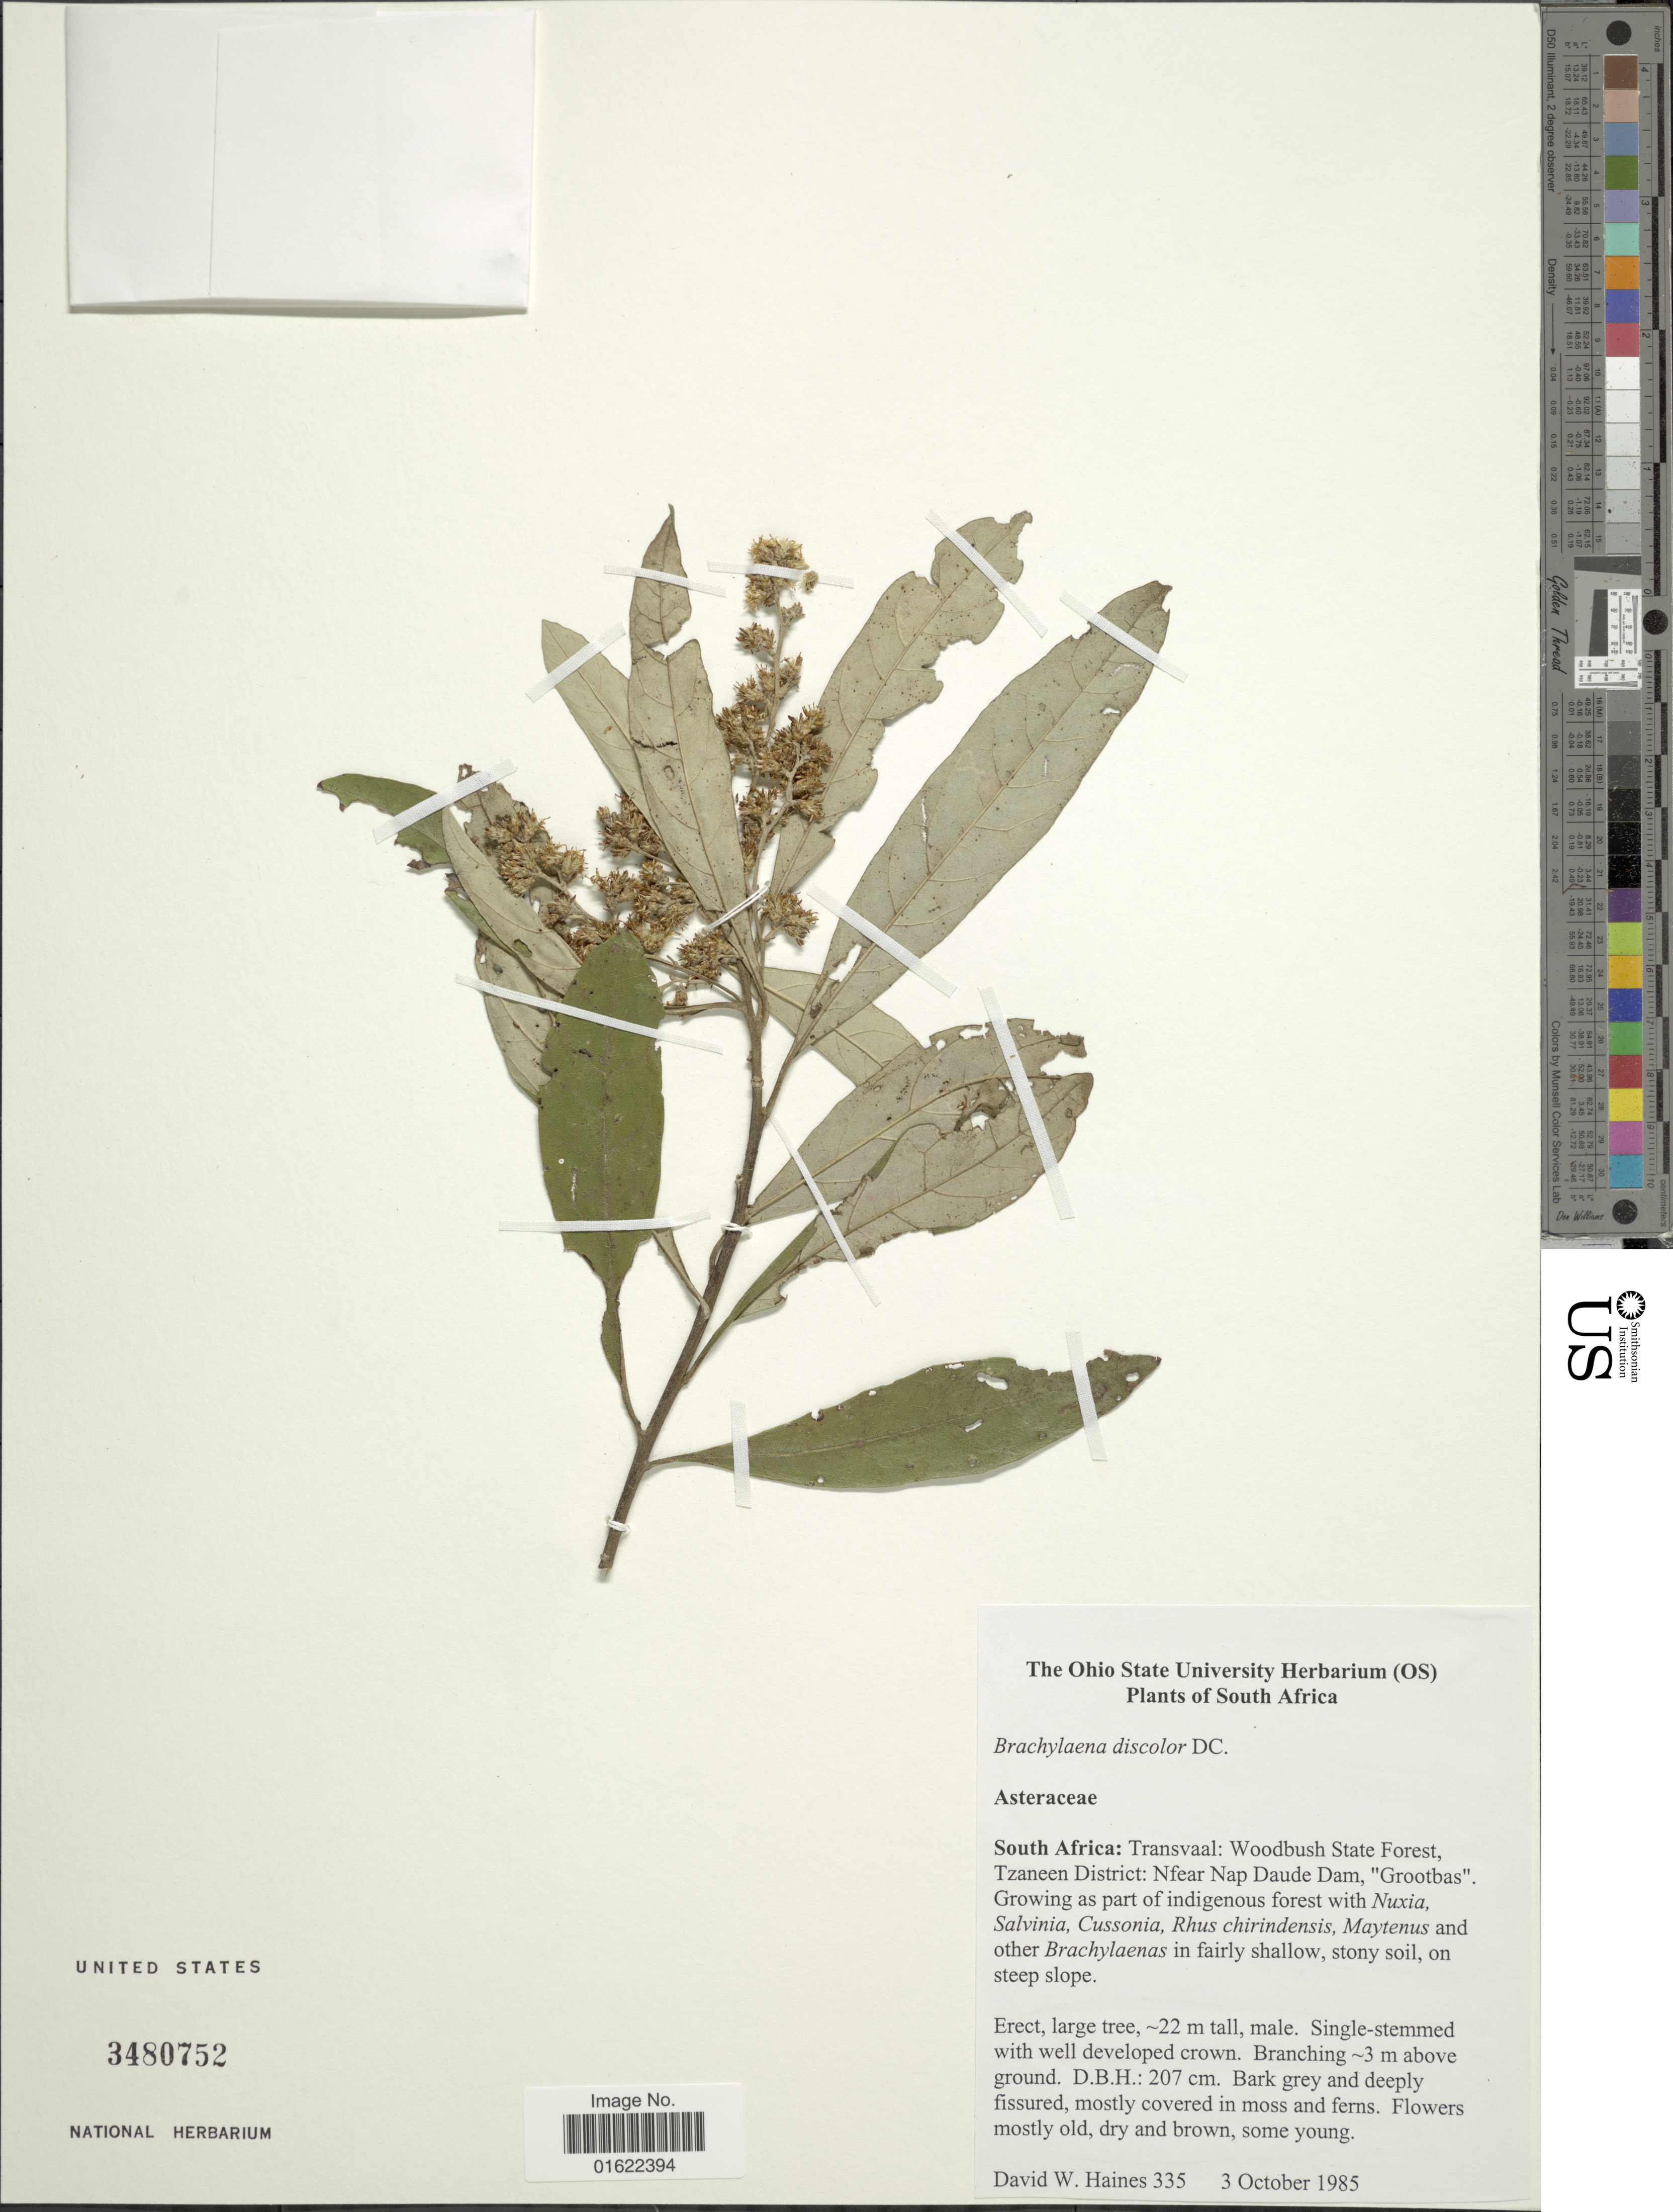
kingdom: Plantae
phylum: Tracheophyta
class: Magnoliopsida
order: Asterales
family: Asteraceae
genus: Brachylaena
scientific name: Brachylaena discolor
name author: DC.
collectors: D. Haines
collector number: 335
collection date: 1985-10-03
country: South Africa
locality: Transvaal: Woodbush State Forest, Tzaneen District: Nfear Nap Daude Dam, "Grootbas"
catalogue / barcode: US 3480752